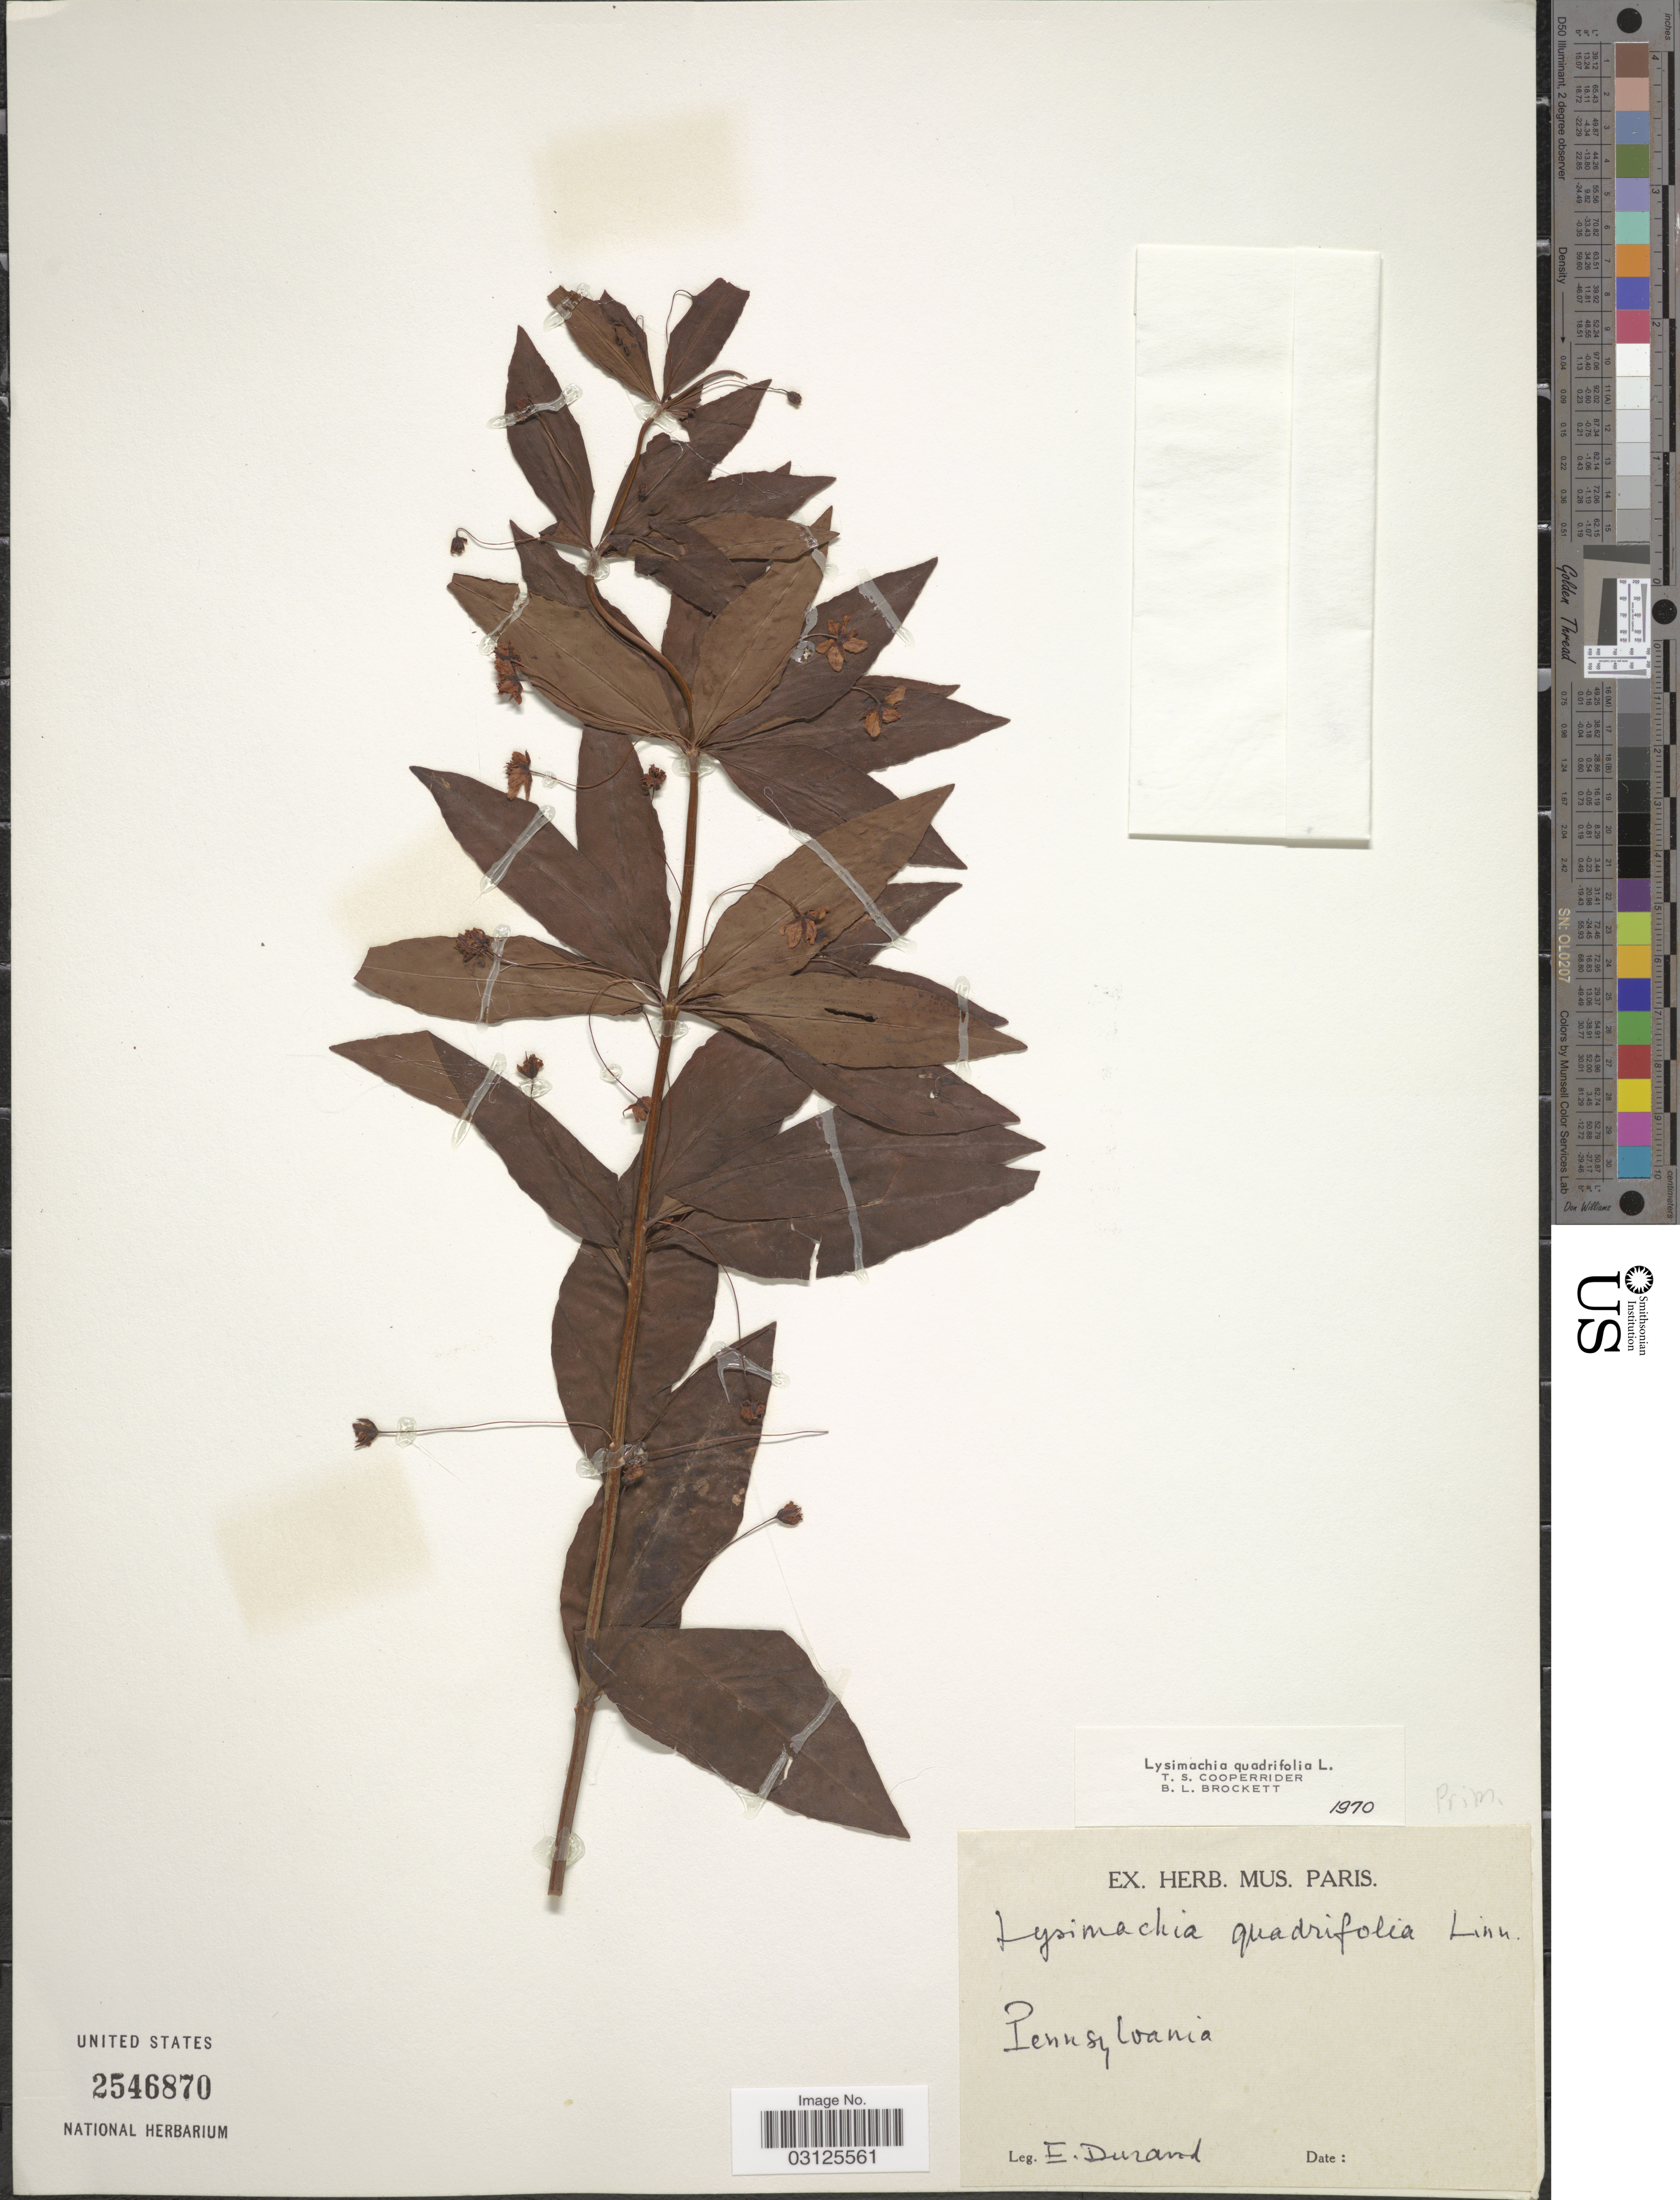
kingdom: Plantae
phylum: Tracheophyta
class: Magnoliopsida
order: Ericales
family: Primulaceae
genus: Lysimachia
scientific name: Lysimachia quadrifolia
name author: L.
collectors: E. A. Durand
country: United States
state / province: Pennsylvania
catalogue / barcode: US 2546870